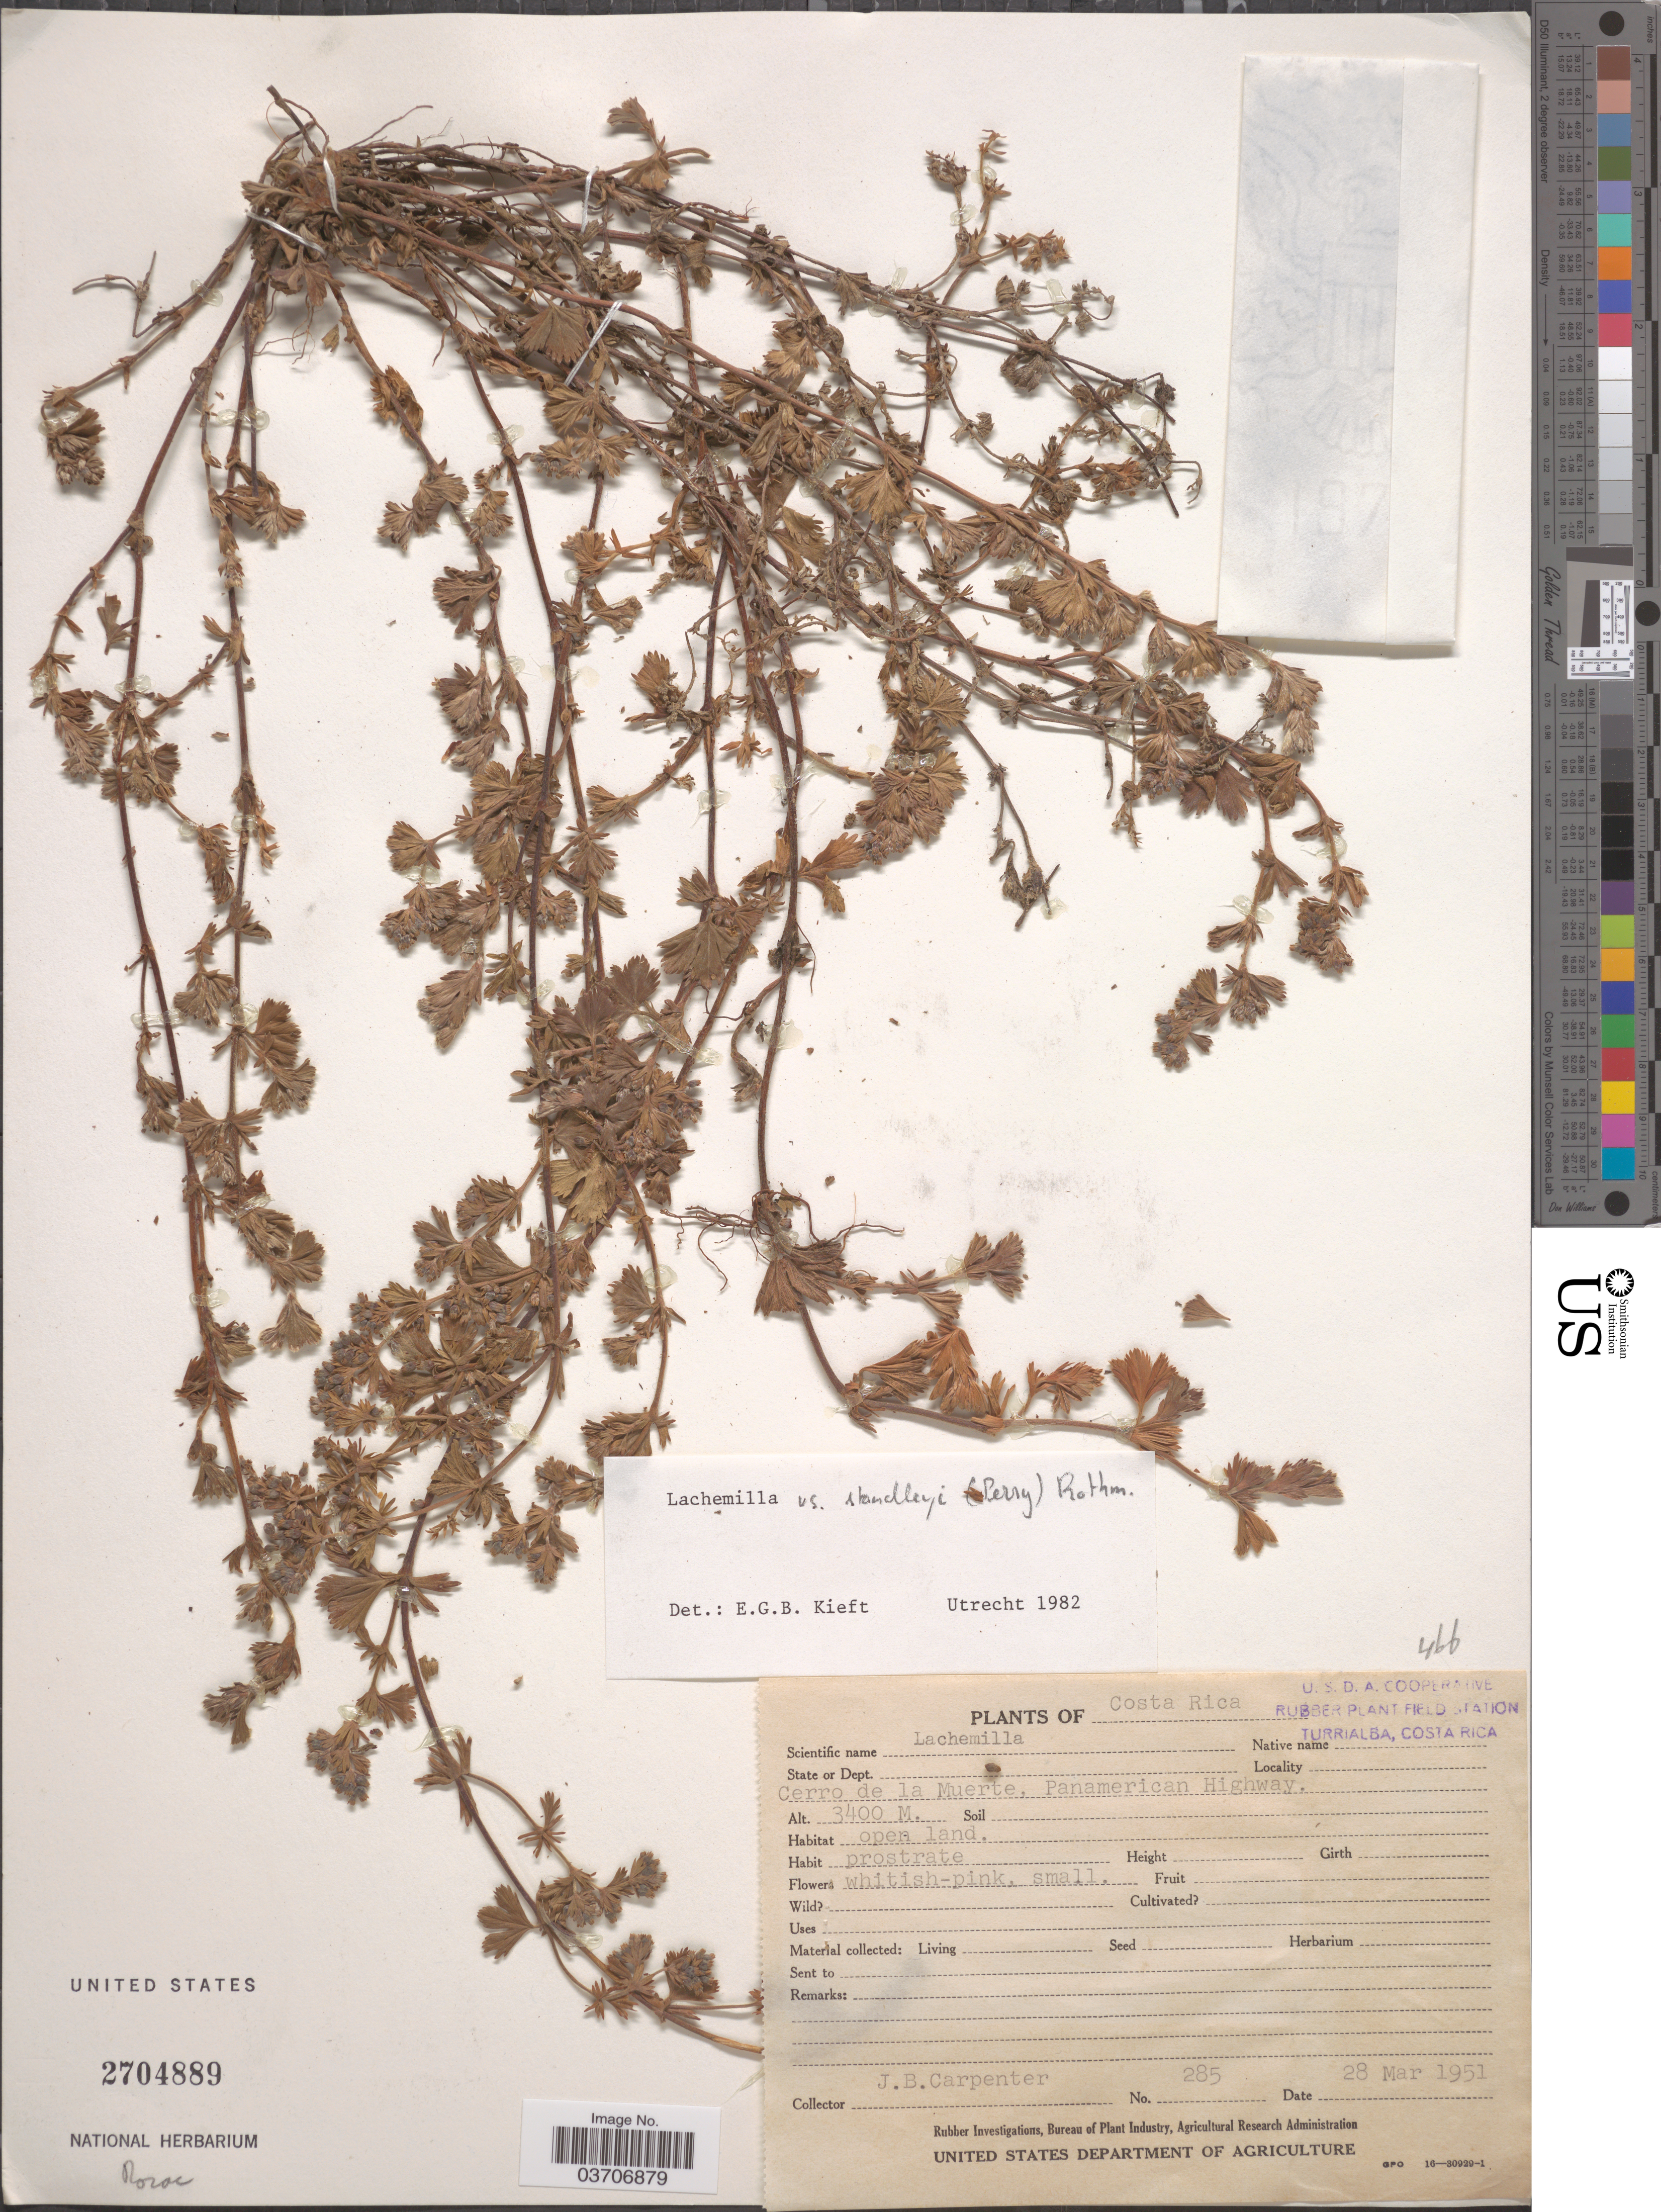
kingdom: Plantae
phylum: Tracheophyta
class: Magnoliopsida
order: Rosales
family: Rosaceae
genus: Lachemilla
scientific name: Lachemilla standleyi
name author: (L.M. Perry) Rothm.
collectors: J. Carpenter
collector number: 285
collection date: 1951-03-28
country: Costa Rica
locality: Cerro de la Muerte, Panamerican Highway.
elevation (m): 3400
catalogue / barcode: US 2704889